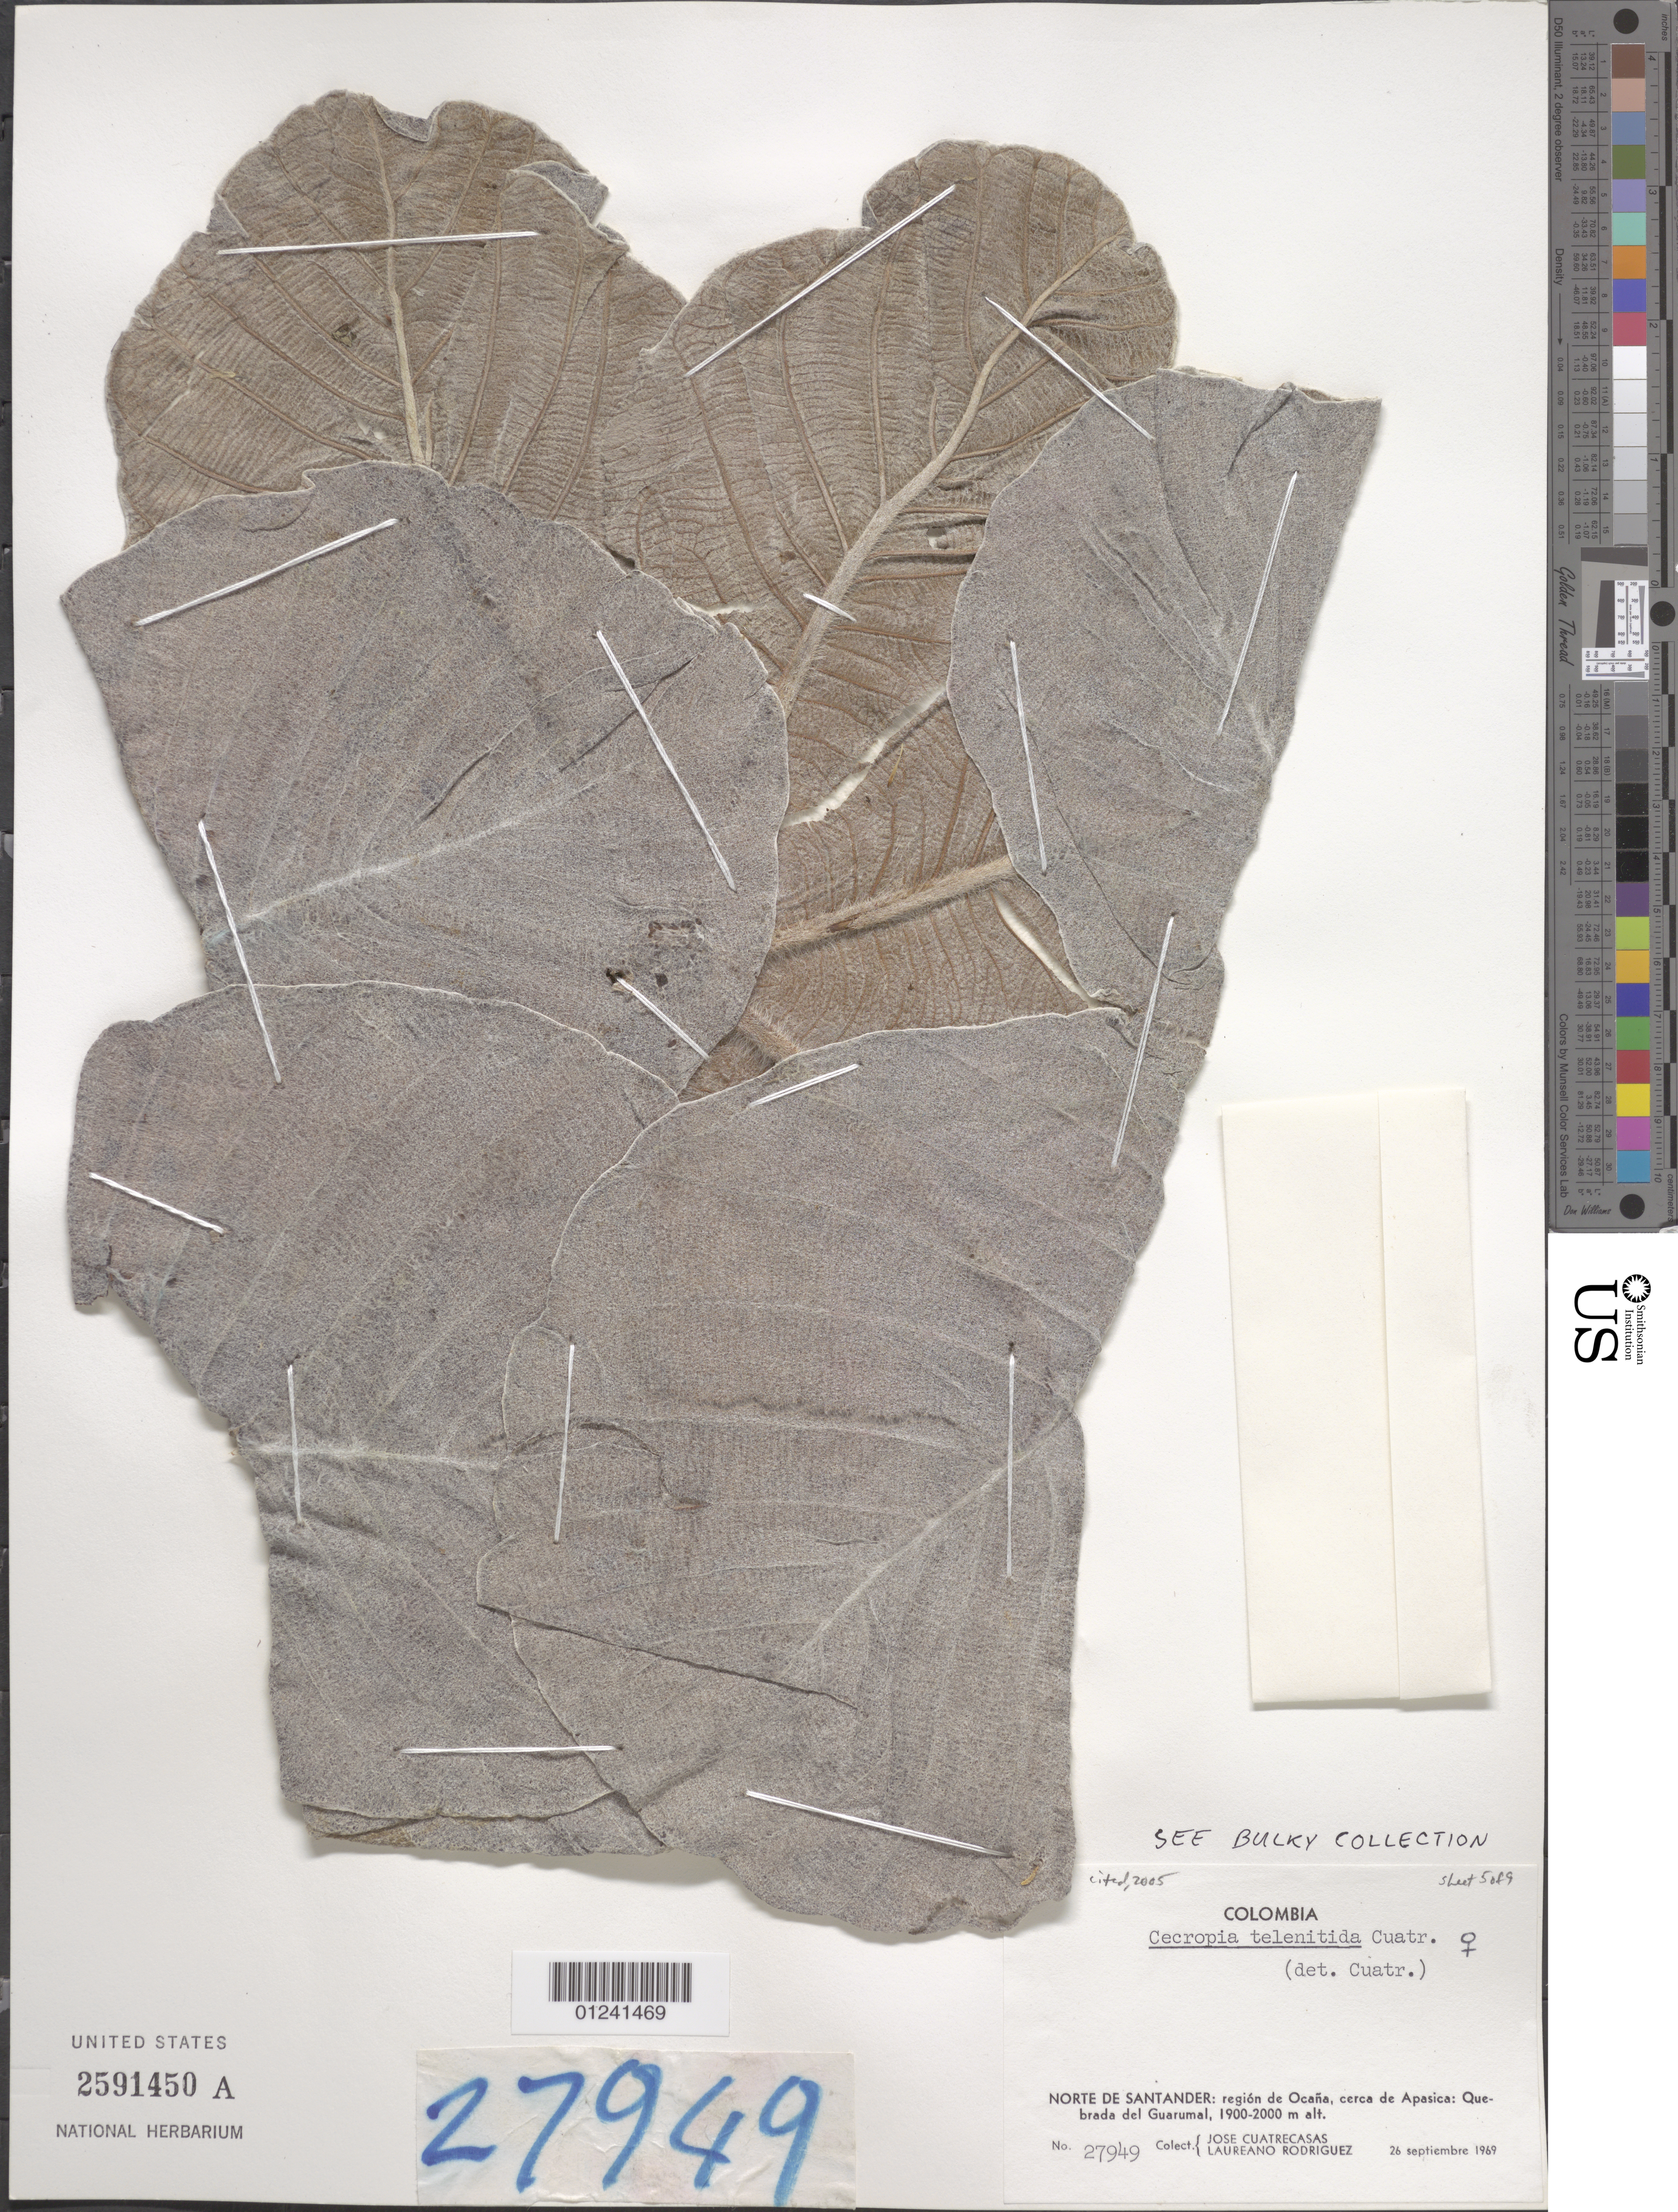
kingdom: Plantae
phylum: Tracheophyta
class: Magnoliopsida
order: Rosales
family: Urticaceae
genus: Cecropia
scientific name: Cecropia telenitida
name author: Cuatrec.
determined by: Cuatrecasas, J.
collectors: J. Cuatrecasas & L. Rodriguez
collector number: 27949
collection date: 1969-09-26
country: Colombia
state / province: Norte de Santander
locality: Región de Ocaña, Cercanías de Apasica; quebrada del Guarumal.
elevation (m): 1900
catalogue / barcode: US 2591450A